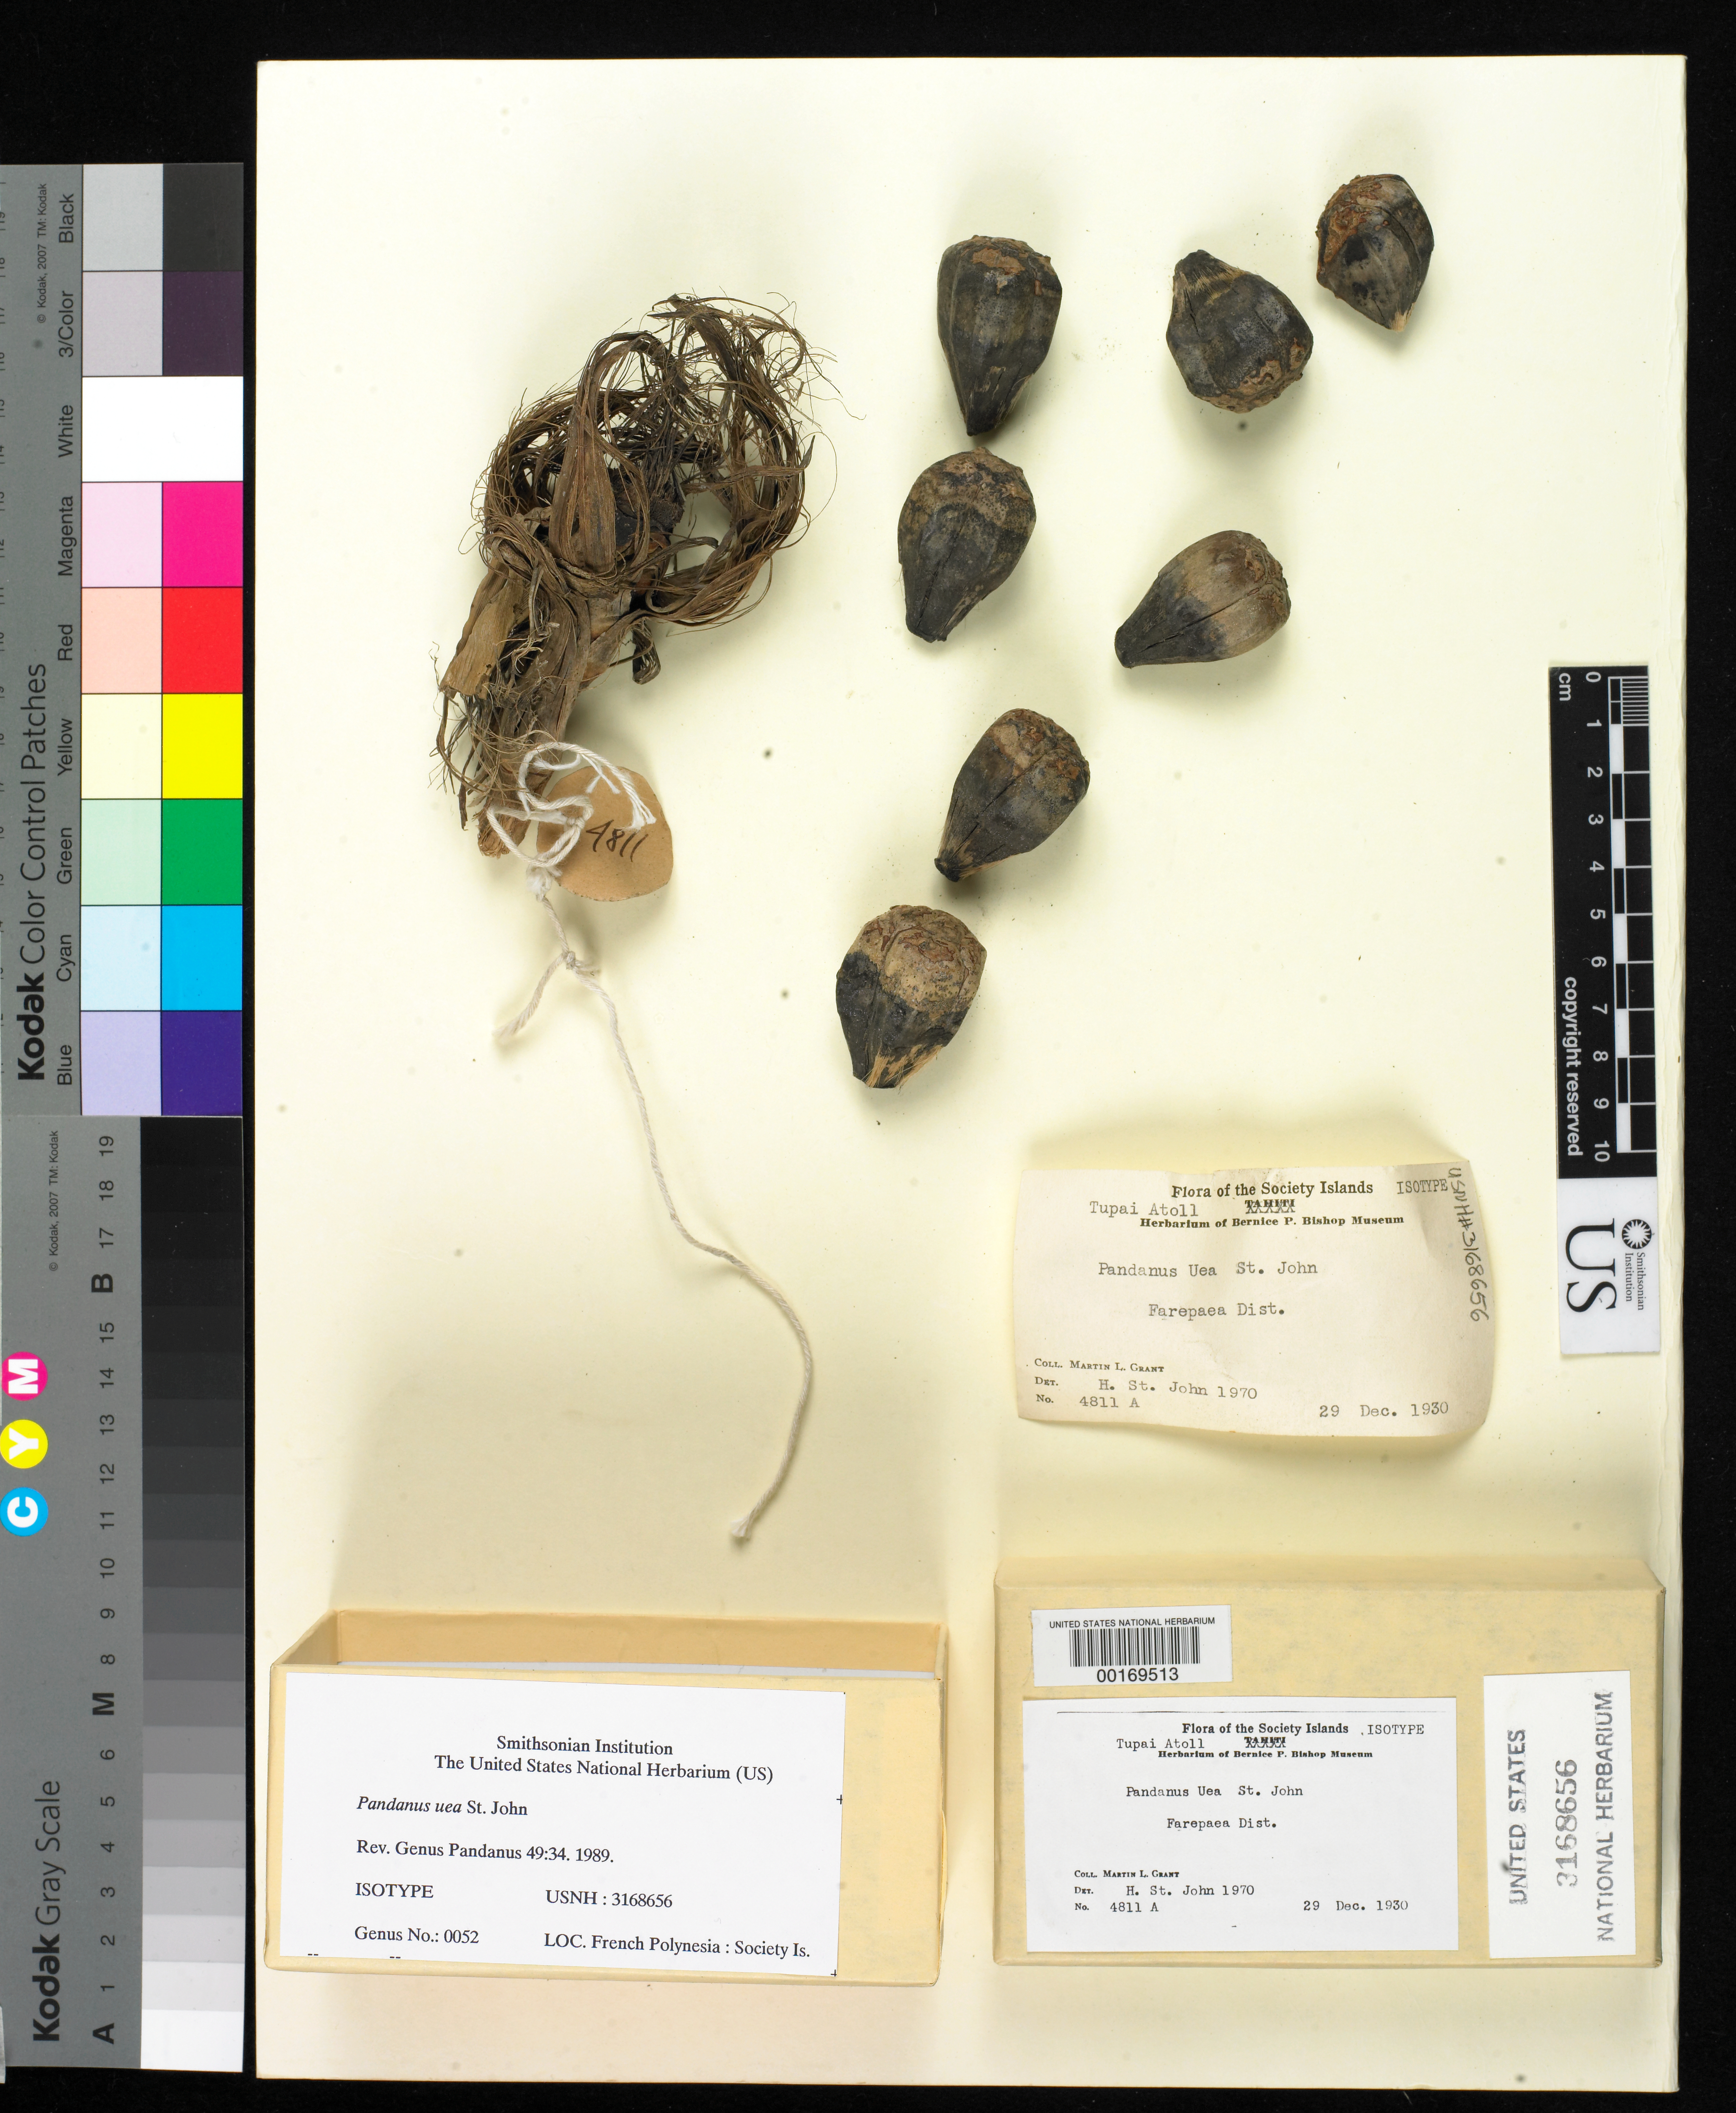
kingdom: Plantae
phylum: Tracheophyta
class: Liliopsida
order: Pandanales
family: Pandanaceae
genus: Pandanus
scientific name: Pandanus uea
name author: H. St. John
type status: Isotype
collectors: M. L. Grant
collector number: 4811 a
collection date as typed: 29 Dec 1930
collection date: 1930-12-29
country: French Polynesia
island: Tupai Atoll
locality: Farepaea district. [Society Is.]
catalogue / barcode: US 3168656